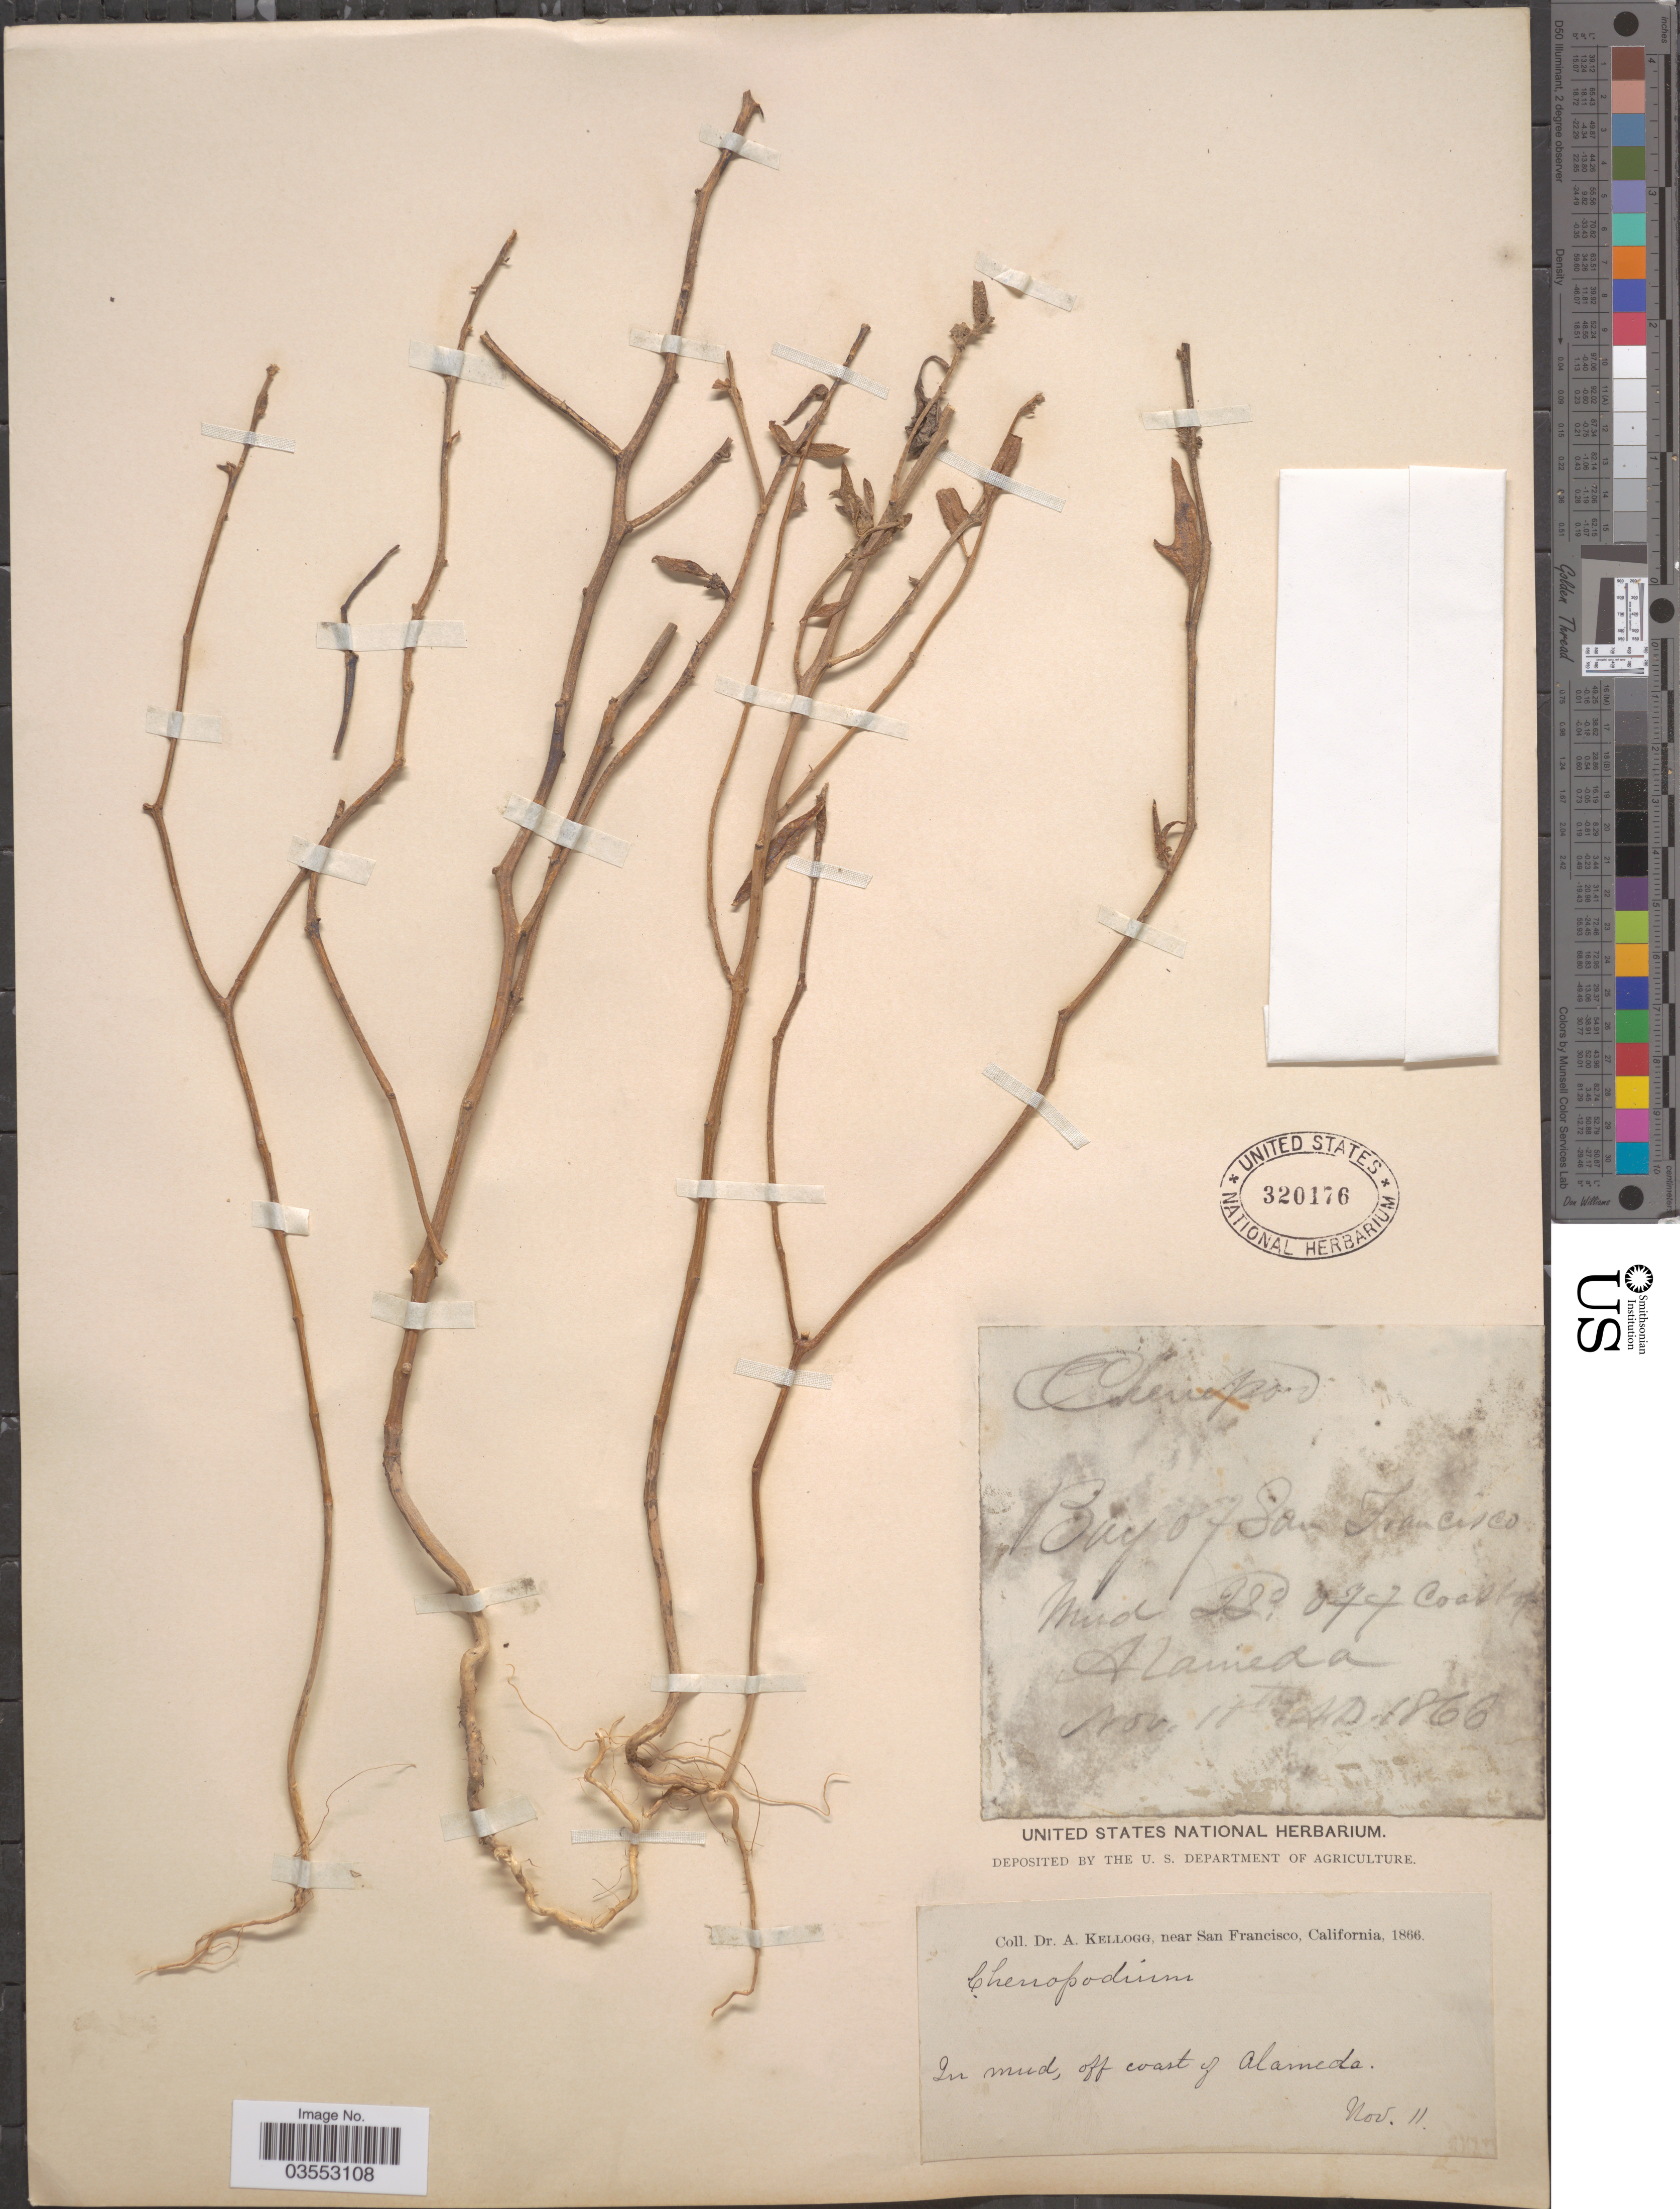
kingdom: Plantae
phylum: Tracheophyta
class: Magnoliopsida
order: Caryophyllales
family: Amaranthaceae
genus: Atriplex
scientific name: Atriplex sp.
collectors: A. Kellogg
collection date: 1866-11-11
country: United States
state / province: California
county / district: San Francisco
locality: Near San Francisco. In mud, off coast of Alameda.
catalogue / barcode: US 320176